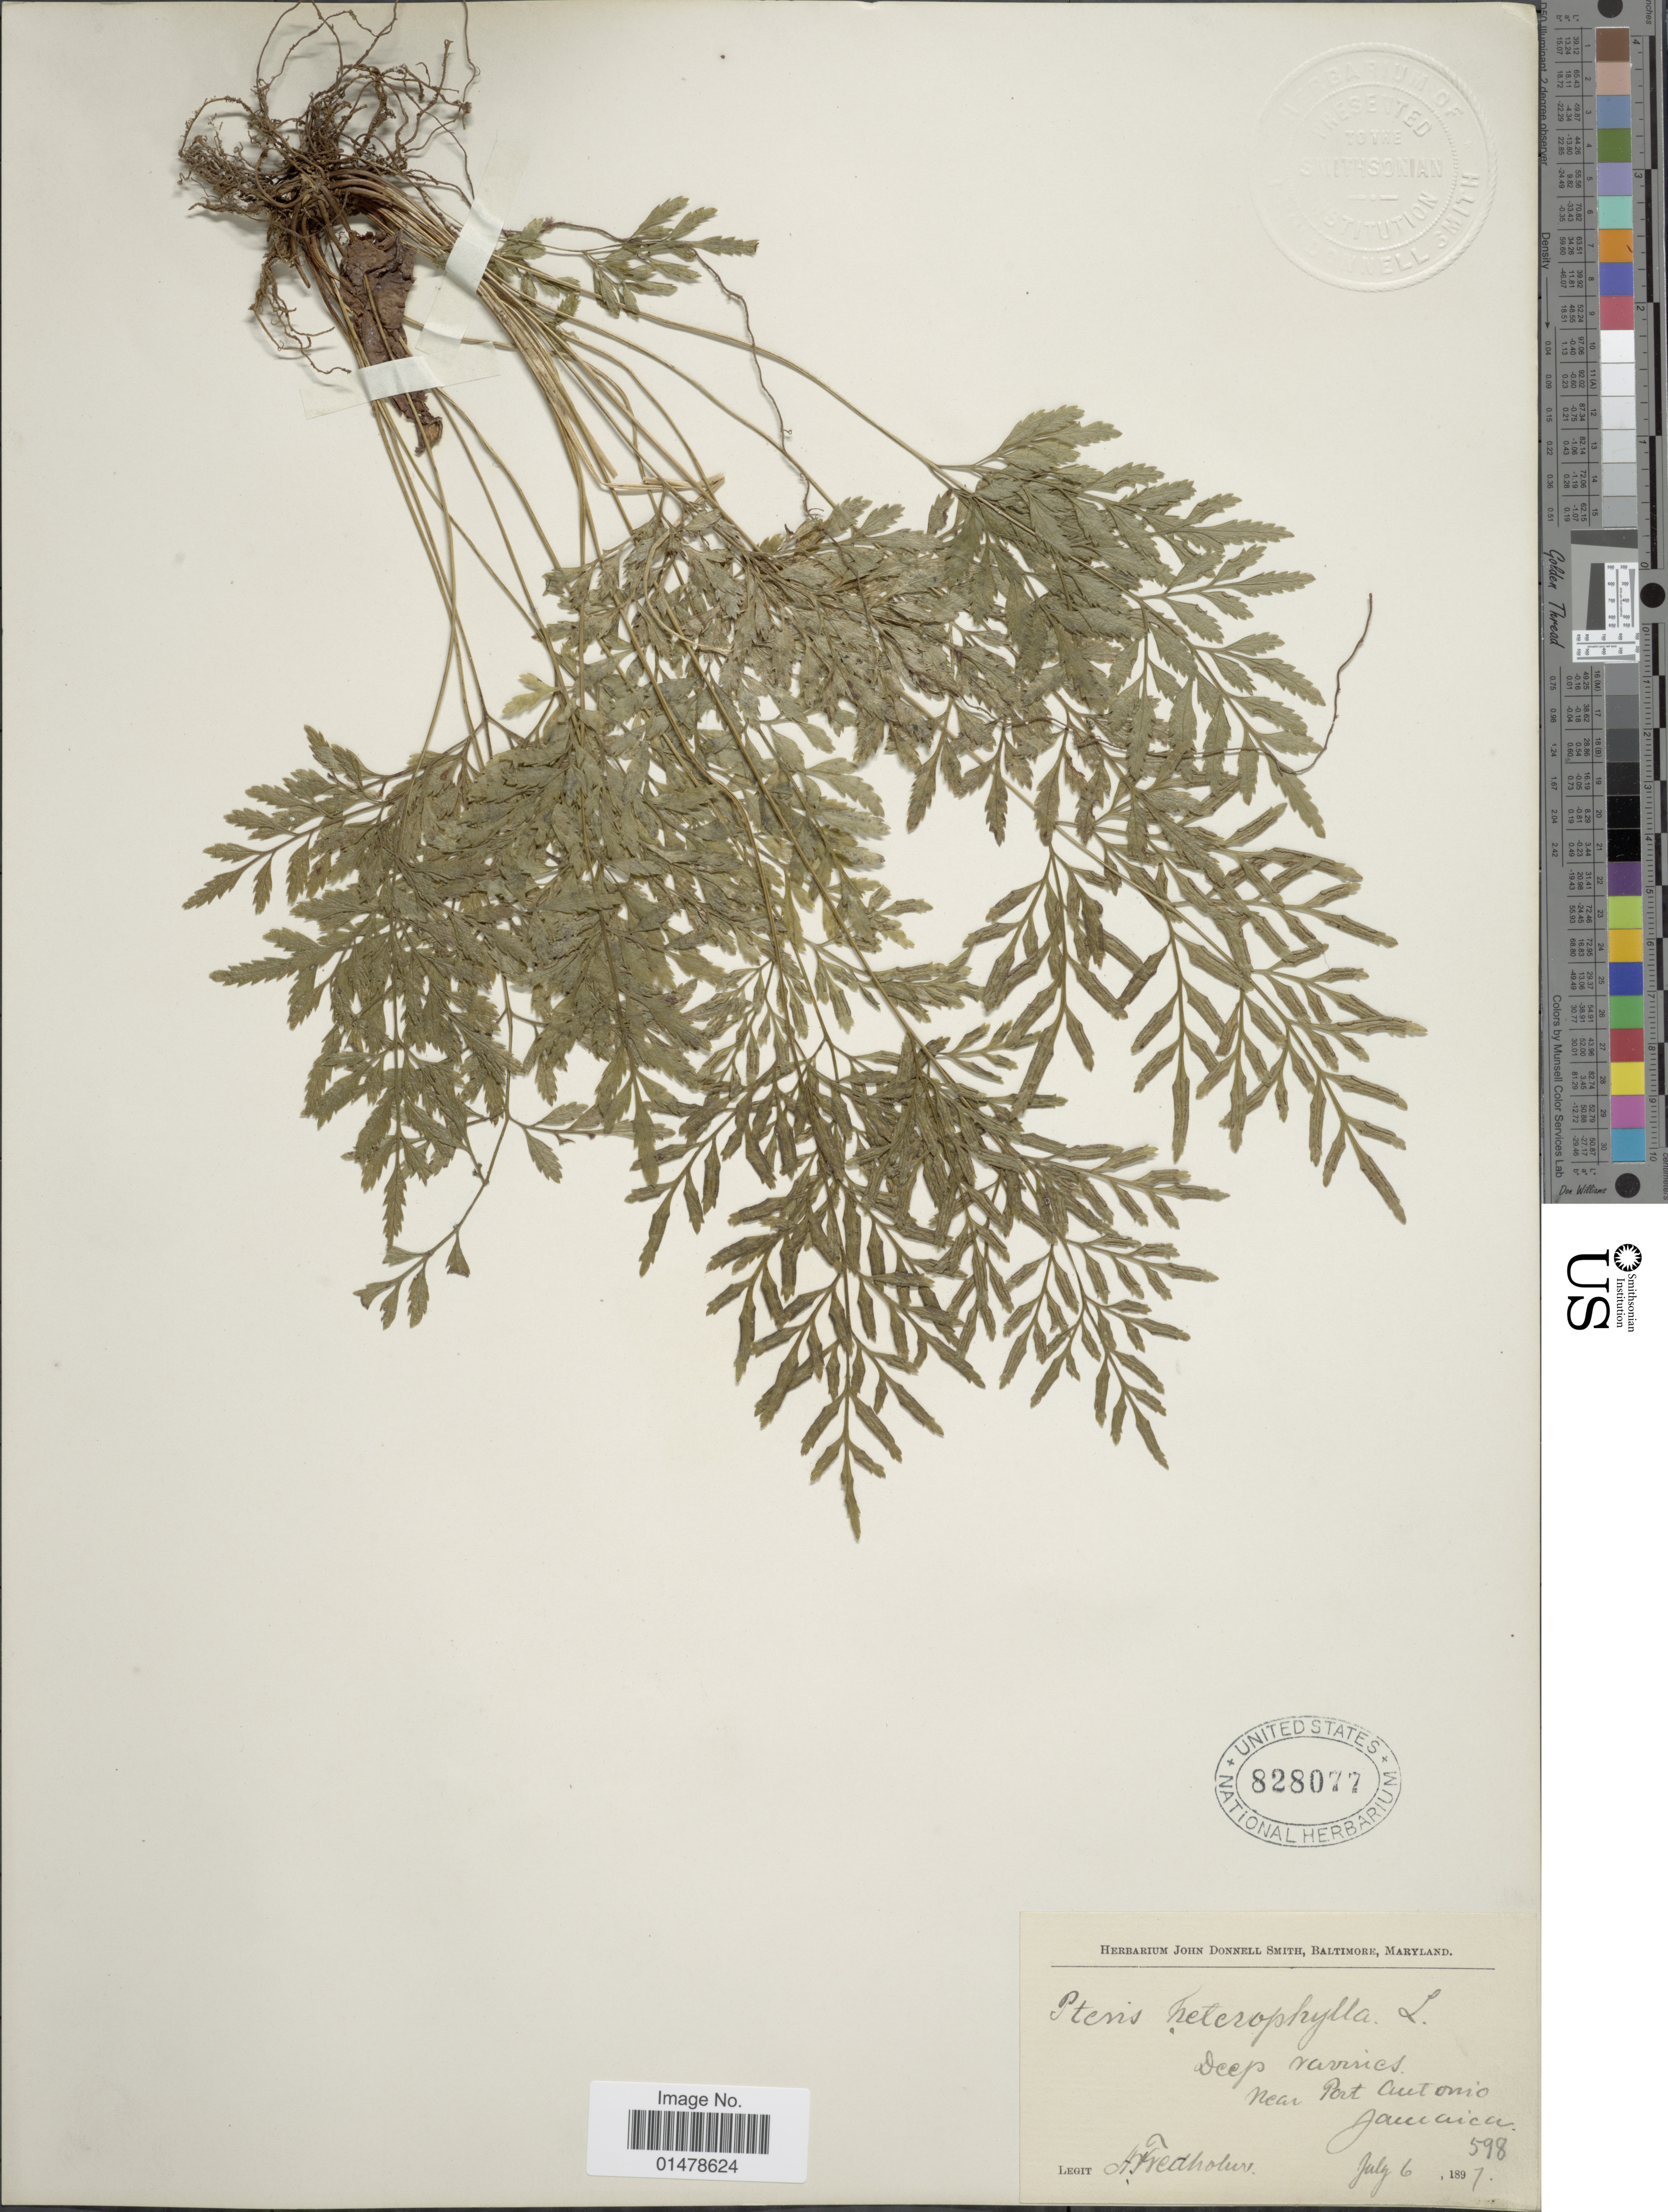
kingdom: Plantae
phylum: Tracheophyta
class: Polypodiopsida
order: Polypodiales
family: Pteridaceae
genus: Pteris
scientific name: Pteris hexagona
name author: (L.) Proctor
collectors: A. Fredholm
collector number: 598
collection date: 1897-07-06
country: Jamaica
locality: Deep ravines, near Port Antonio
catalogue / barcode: US 828077